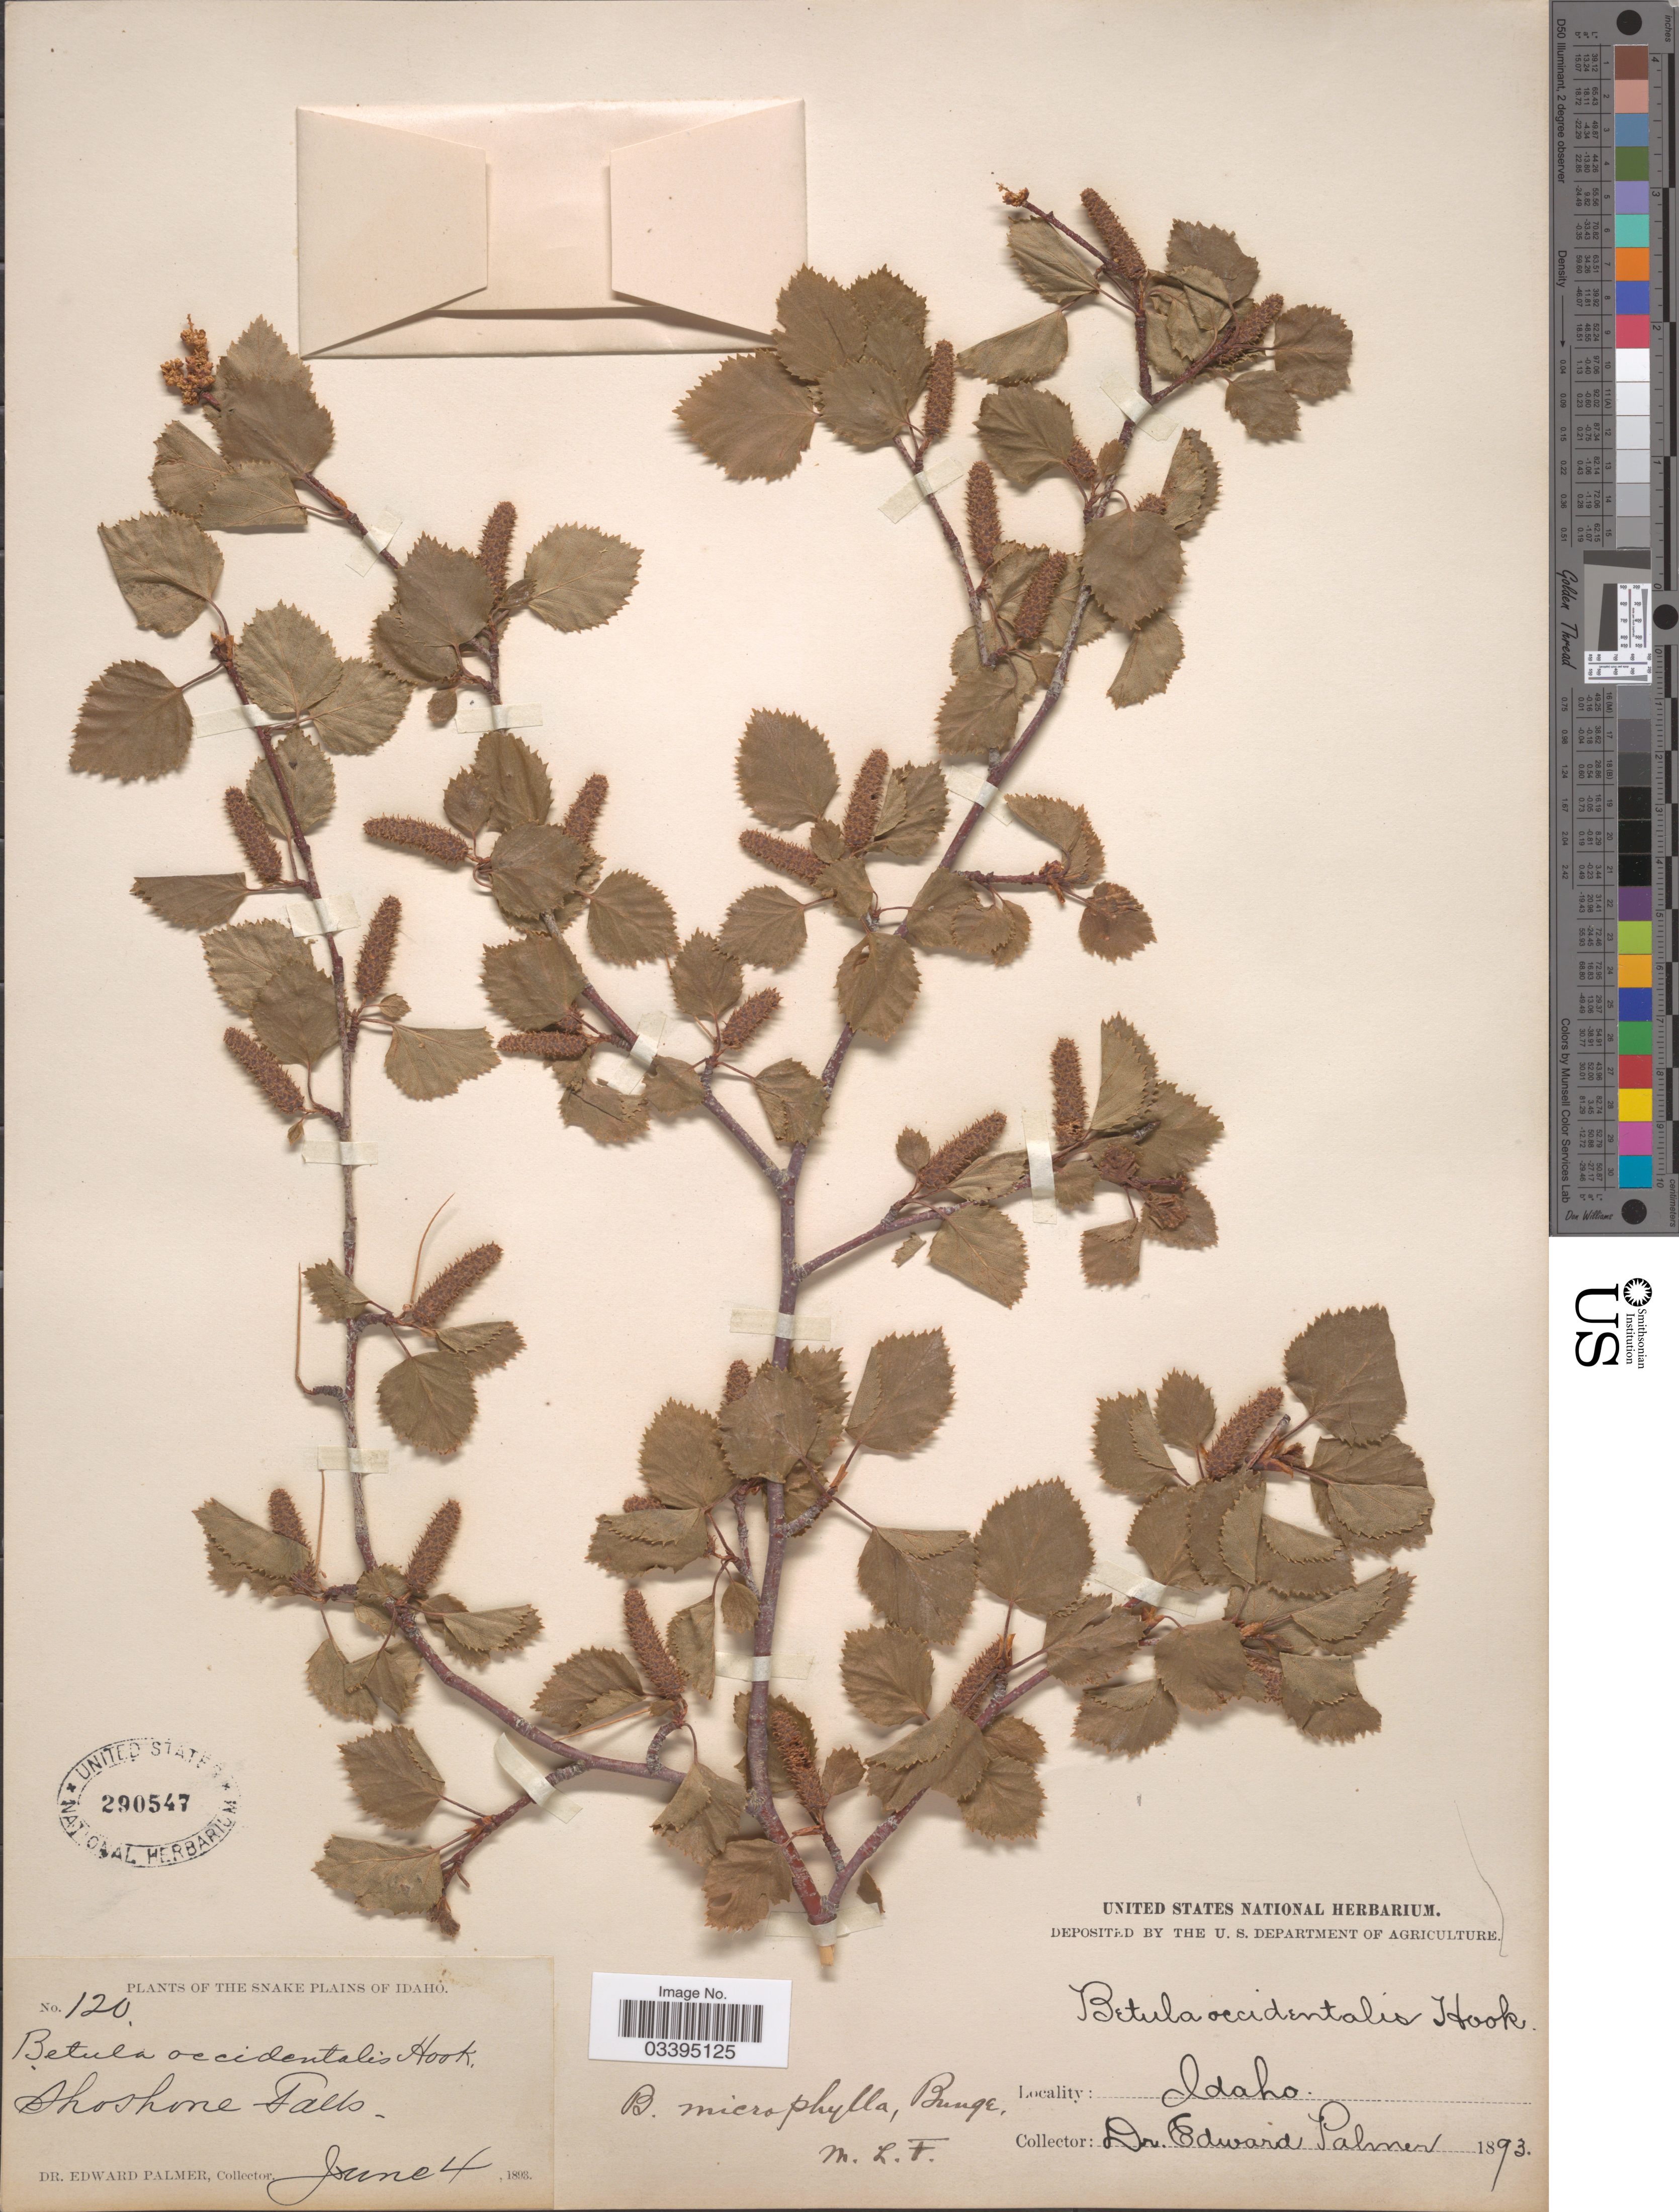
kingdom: Plantae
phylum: Tracheophyta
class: Magnoliopsida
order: Fagales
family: Betulaceae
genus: Betula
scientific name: Betula fontinalis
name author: Sarg.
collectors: E. Palmer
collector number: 120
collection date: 1893-06-04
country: United States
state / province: Idaho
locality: Snake Plains of Idaho. Shoshone Falls.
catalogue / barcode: US 290547